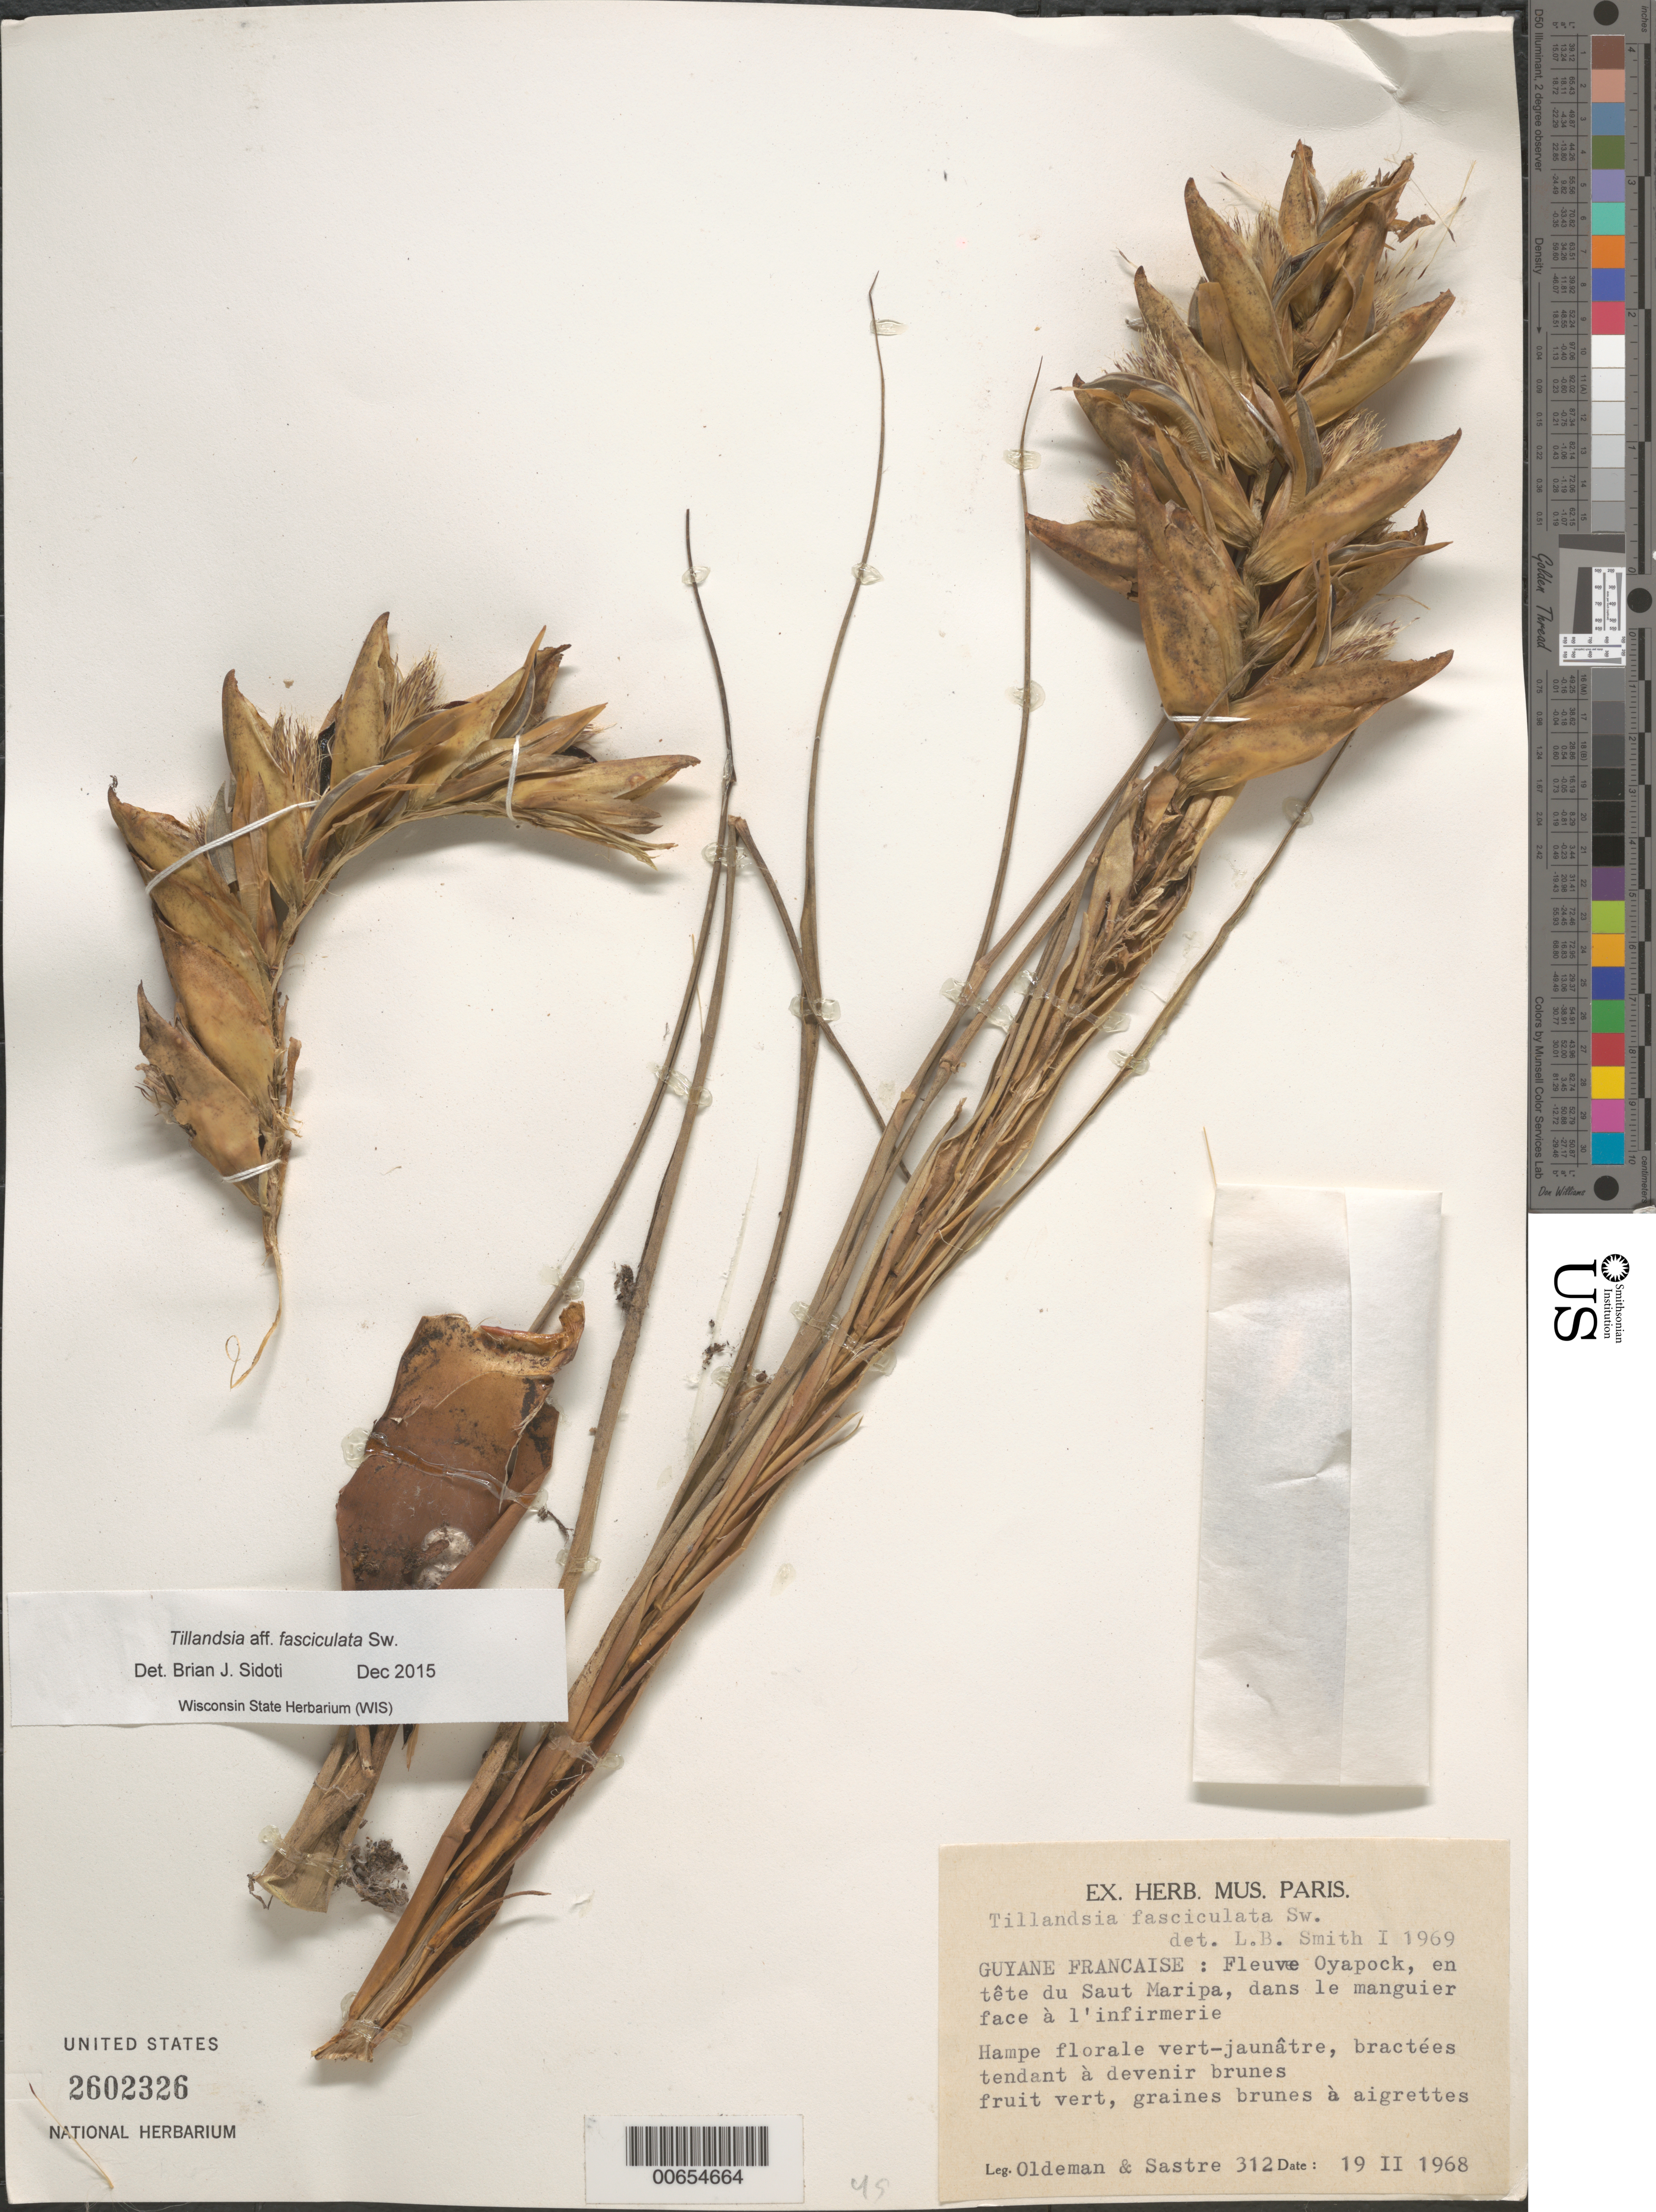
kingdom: Plantae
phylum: Tracheophyta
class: Liliopsida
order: Poales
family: Bromeliaceae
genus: Tillandsia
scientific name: Tillandsia fasciculata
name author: Sw.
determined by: Sidoti, B. J.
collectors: R. Oldeman & C. H. L. Sastre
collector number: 310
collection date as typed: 19-Feb-68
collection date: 1968-02-19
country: French Guiana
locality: Fleuve Oyapock, en tête du Saut Maripa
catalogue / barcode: US 2602326